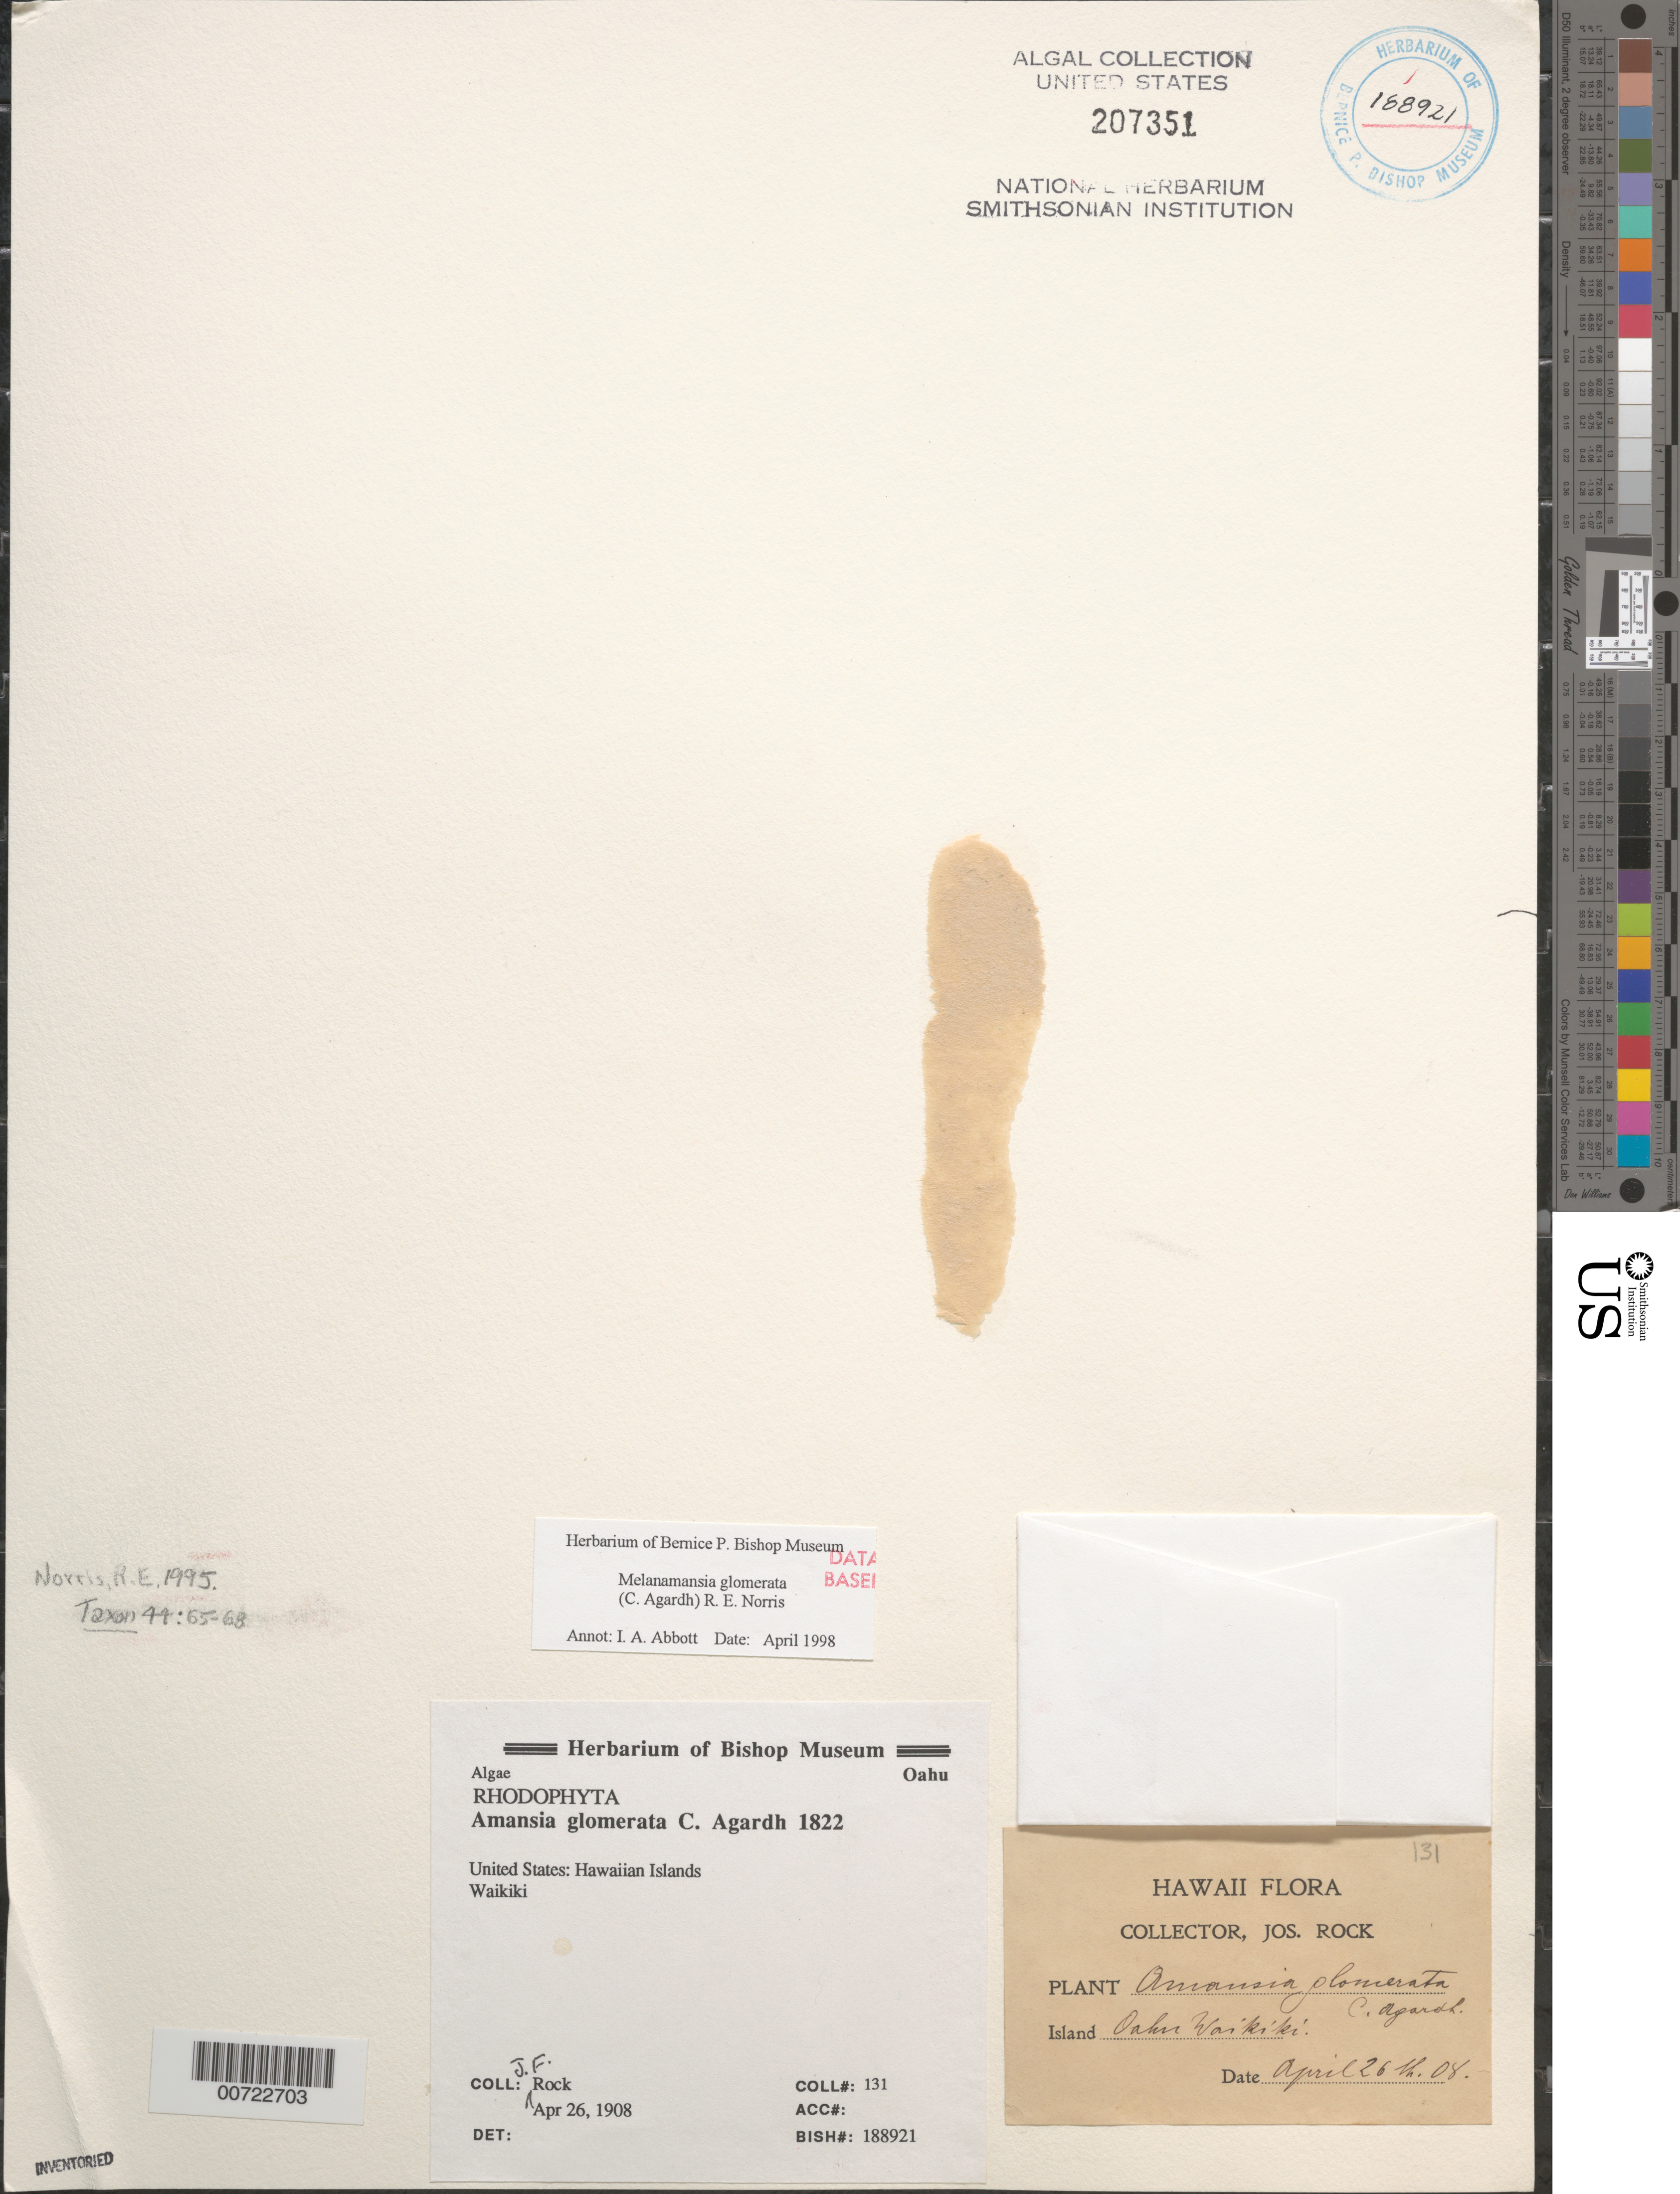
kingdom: Plantae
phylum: Rhodophyta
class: Florideophyceae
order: Ceramiales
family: Rhodomelaceae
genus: Amansia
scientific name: Amansia glomerata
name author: C. Agardh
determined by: Algae name updating Project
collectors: J. F. Rock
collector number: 131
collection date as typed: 26 Apr 1908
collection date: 1908-04-26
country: United States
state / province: Hawaii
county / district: Honolulu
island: Oahu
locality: Waikiki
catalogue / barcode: US 207351